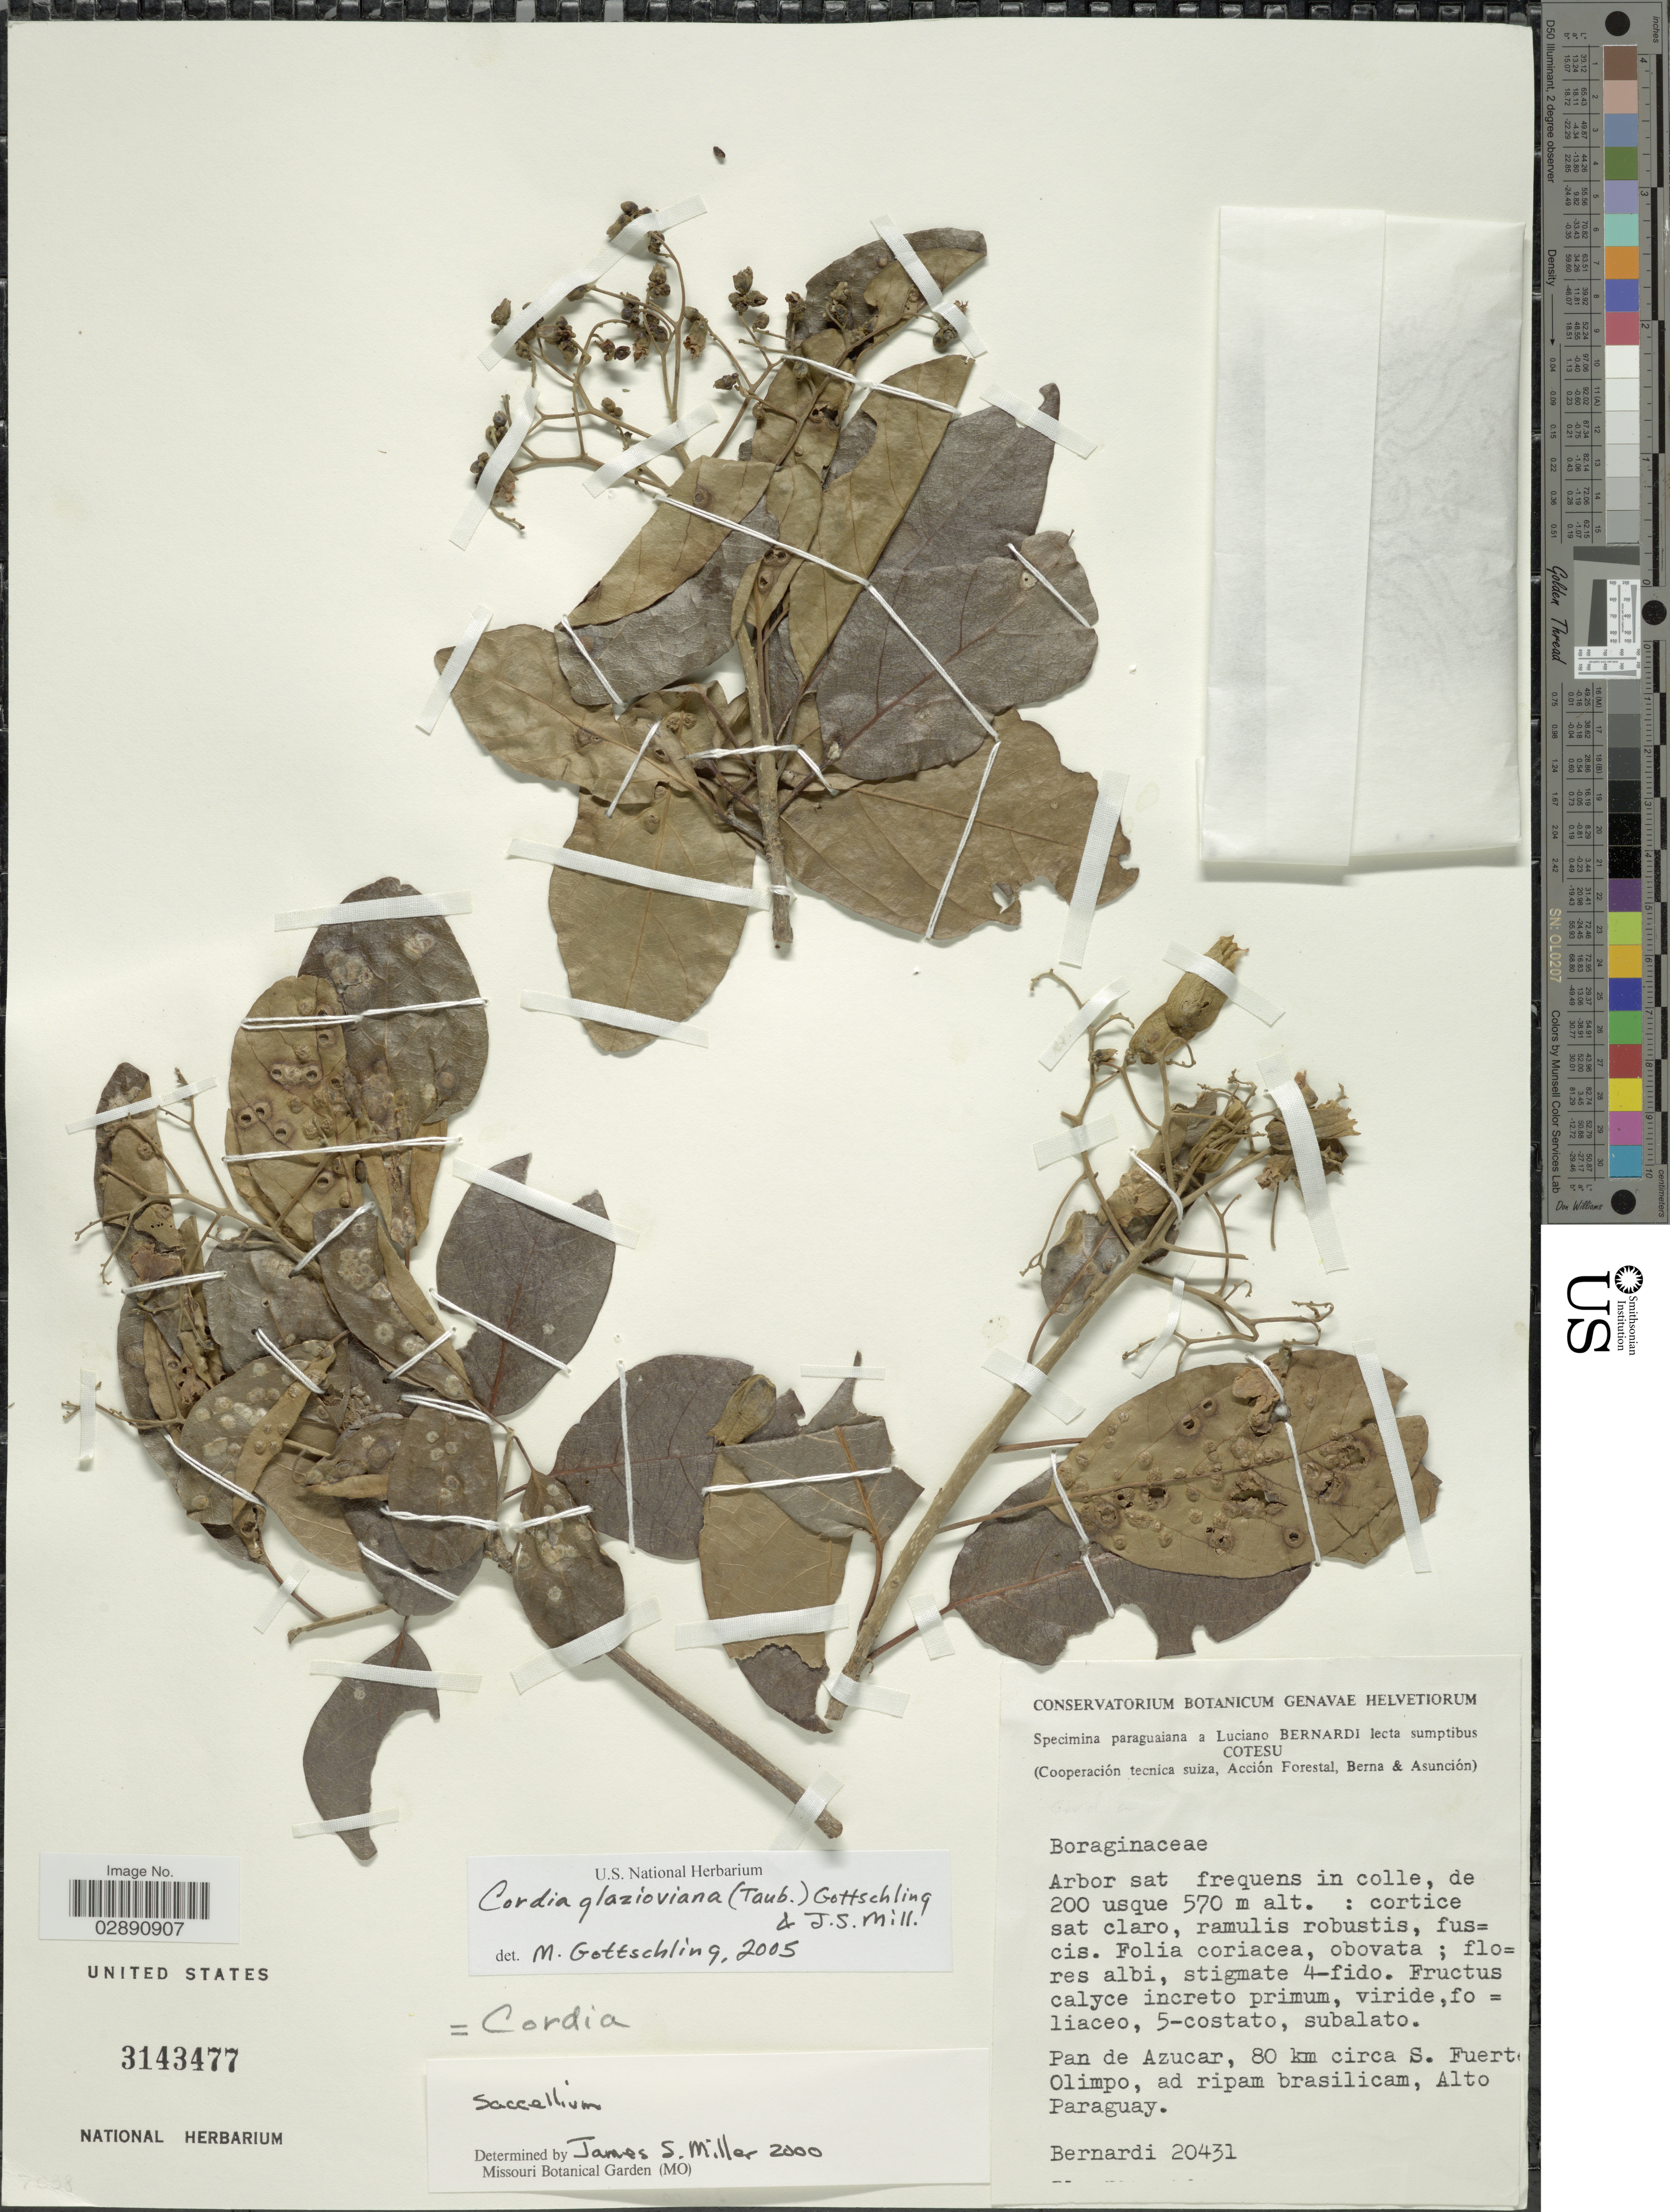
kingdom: Plantae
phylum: Tracheophyta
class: Magnoliopsida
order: Boraginales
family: Cordiaceae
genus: Cordia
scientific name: Cordia glazioviana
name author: (Taub.) Gottschling & J.S. Mill.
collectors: L. Bernardi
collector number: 20431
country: Paraguay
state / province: Alto Paraguay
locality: Pan de Azucar, 80 km circa S. Fuerte Olimpo.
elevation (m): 570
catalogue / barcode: US 3143477